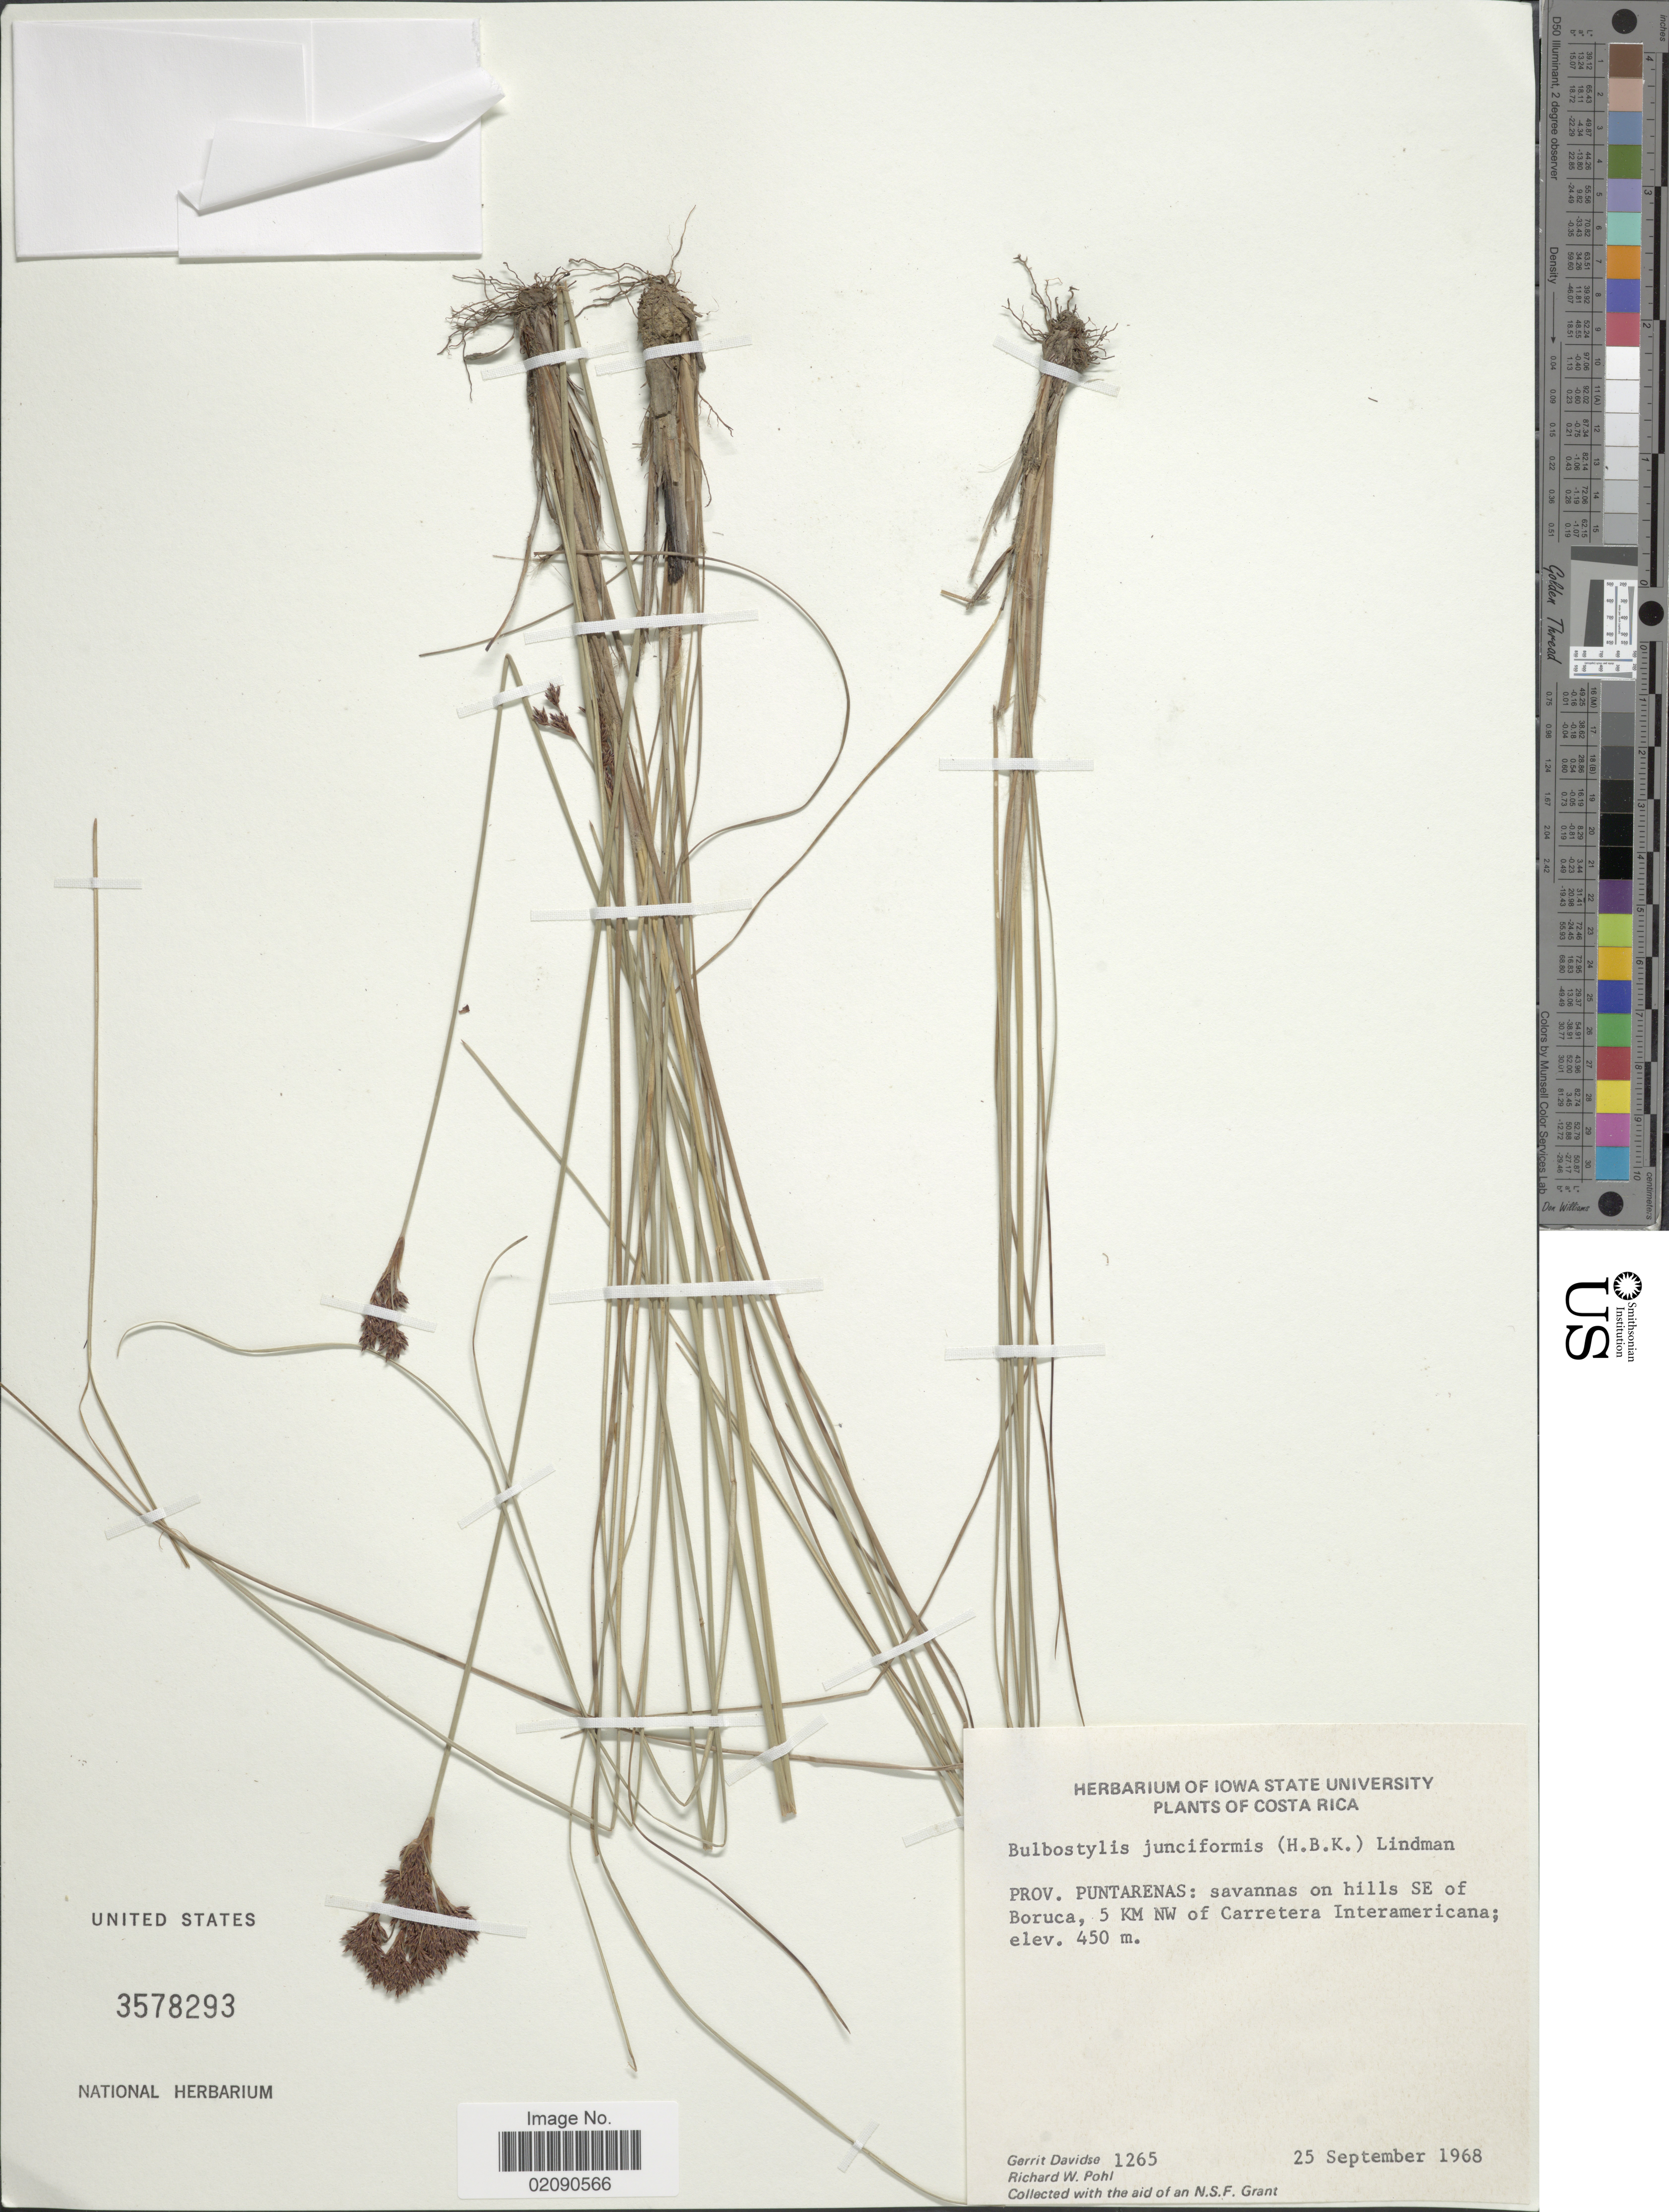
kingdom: Plantae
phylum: Tracheophyta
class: Liliopsida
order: Poales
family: Cyperaceae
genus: Bulbostylis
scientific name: Bulbostylis junciformis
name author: (Kunth) C.B. Clarke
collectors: G. Davidse & R. W. Pohl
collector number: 1265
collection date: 1968-09-25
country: Costa Rica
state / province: Puntarenas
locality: Savannas on hills SE of Boruca, 5 km NW of Carretera Interamericana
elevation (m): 450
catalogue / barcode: US 3578293